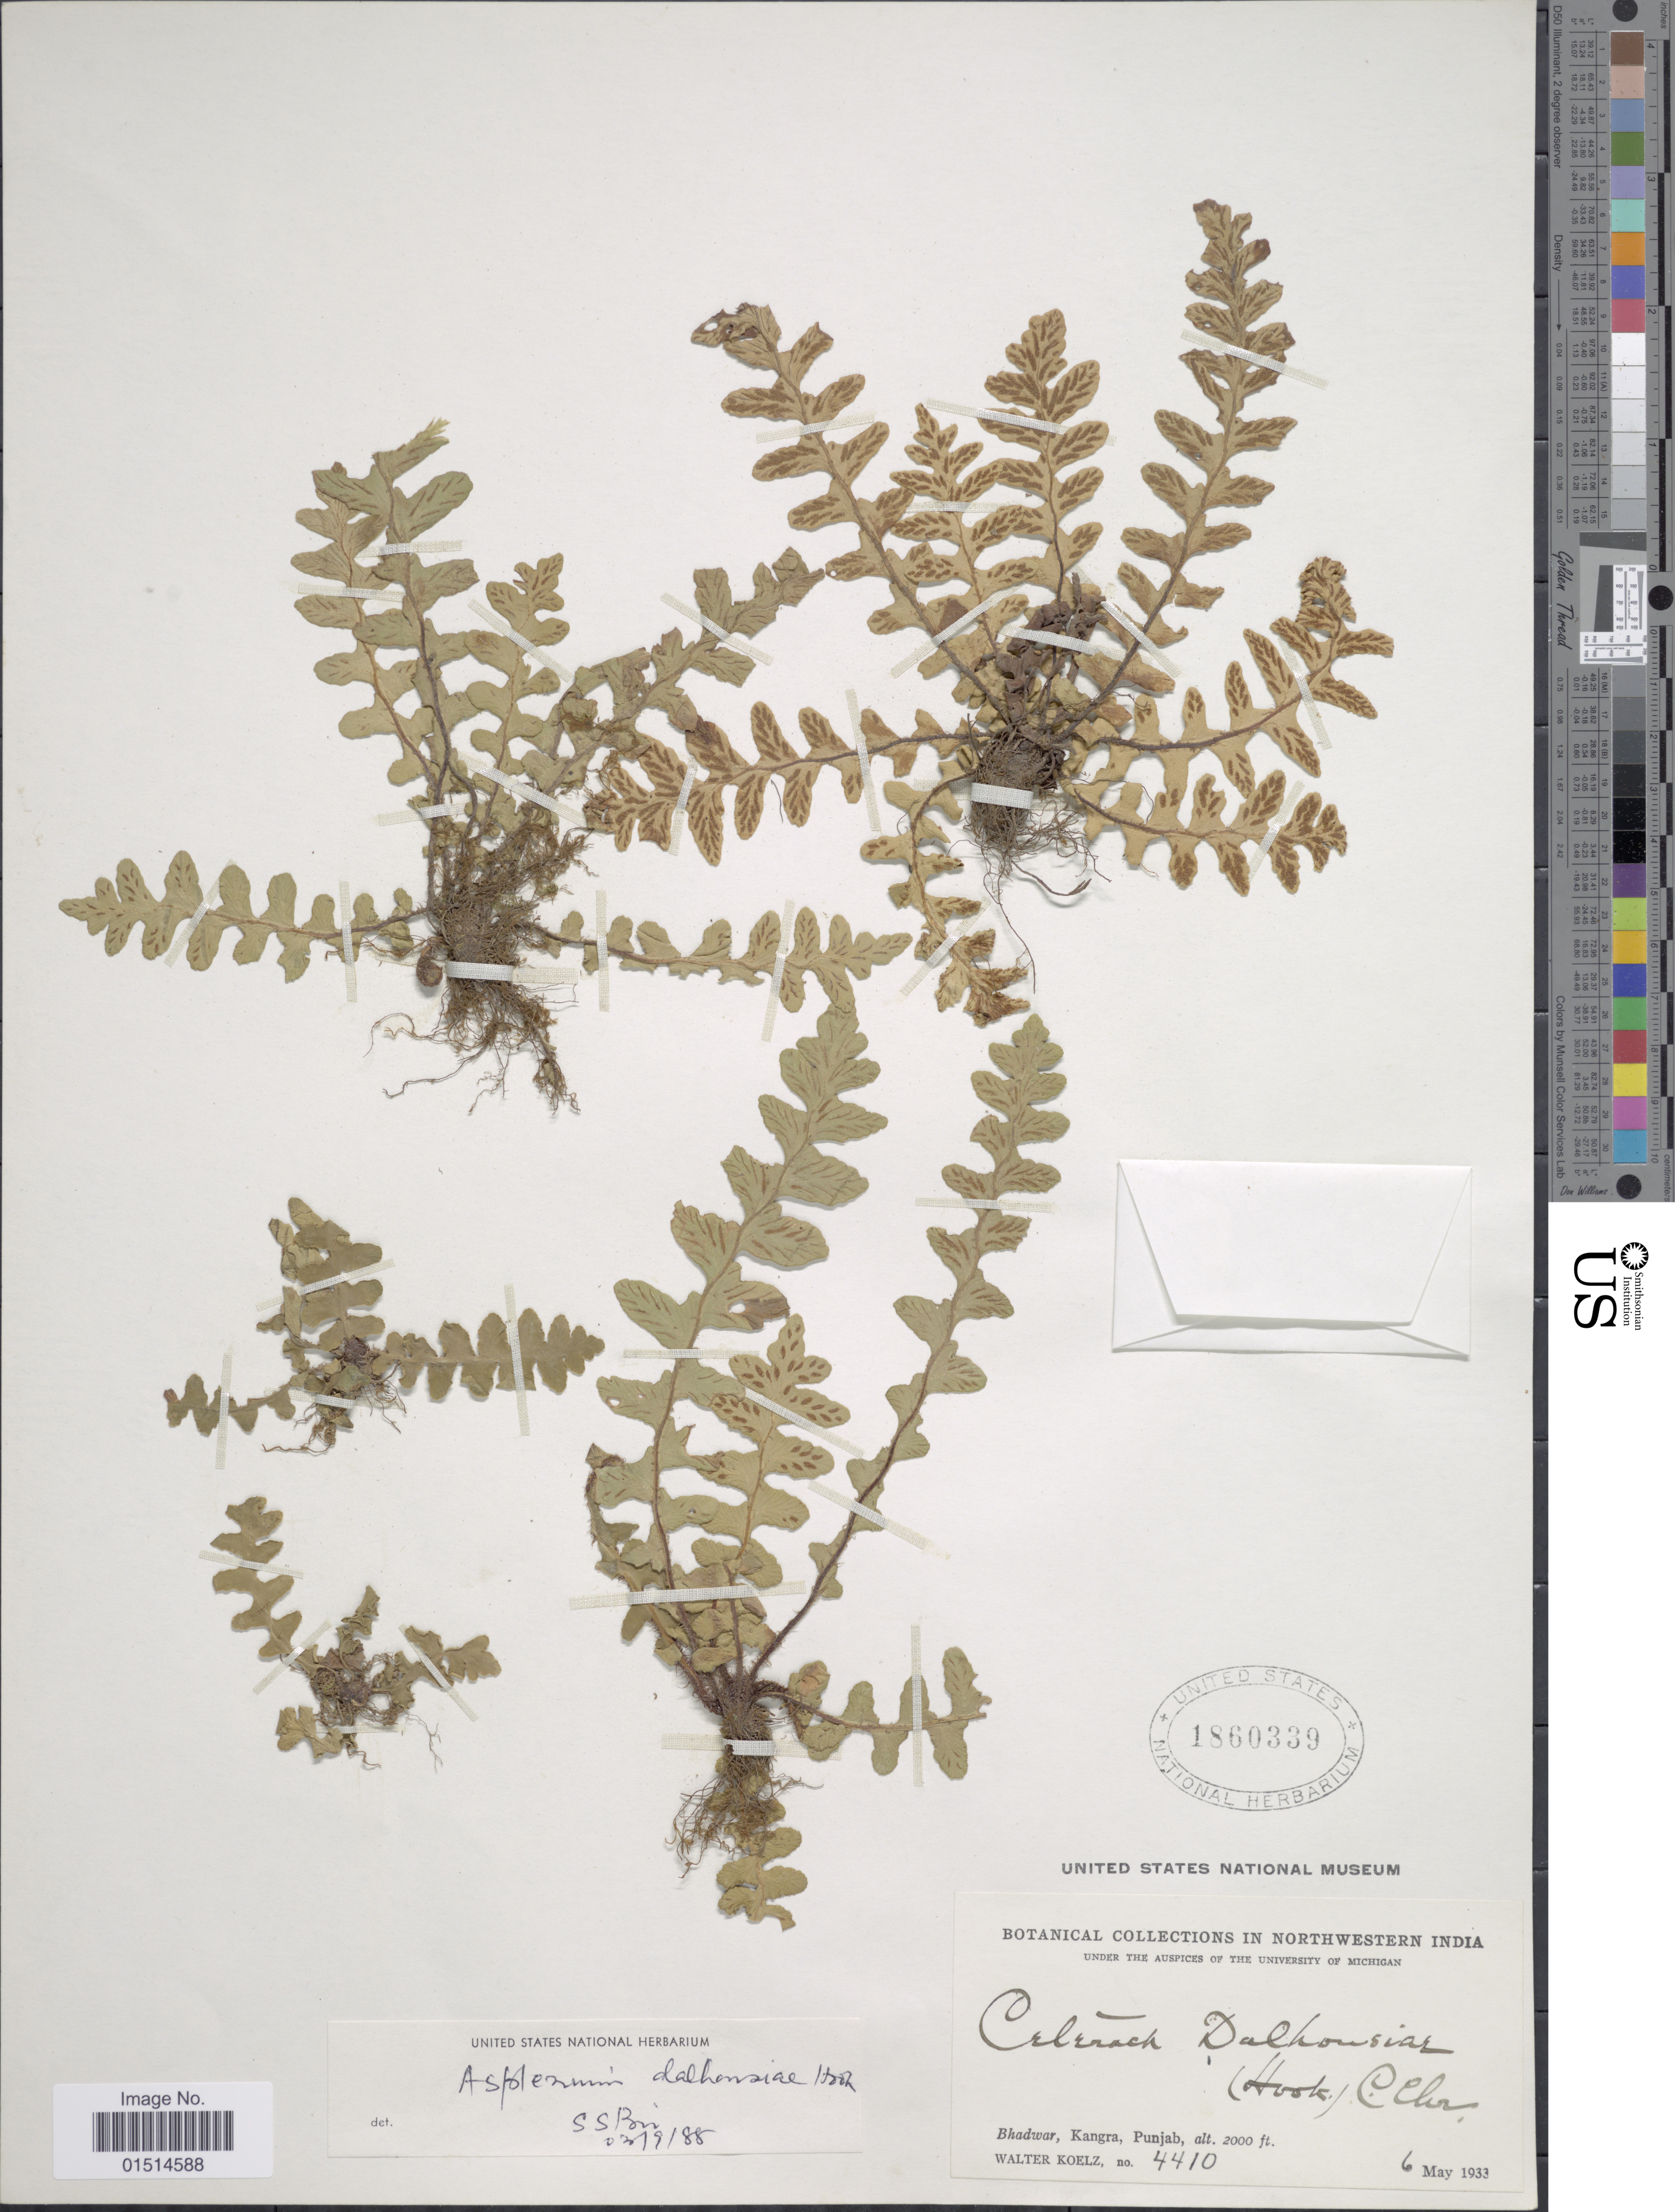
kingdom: Plantae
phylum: Tracheophyta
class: Polypodiopsida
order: Polypodiales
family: Aspleniaceae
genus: Asplenium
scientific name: Asplenium dalhousiae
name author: Hook.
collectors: W. N. Koelz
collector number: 4410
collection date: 1933-05-06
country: India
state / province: Himachal Pradesh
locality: Northwestern India, Bhadwar, Kangra, Punjab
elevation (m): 610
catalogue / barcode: US 1860339